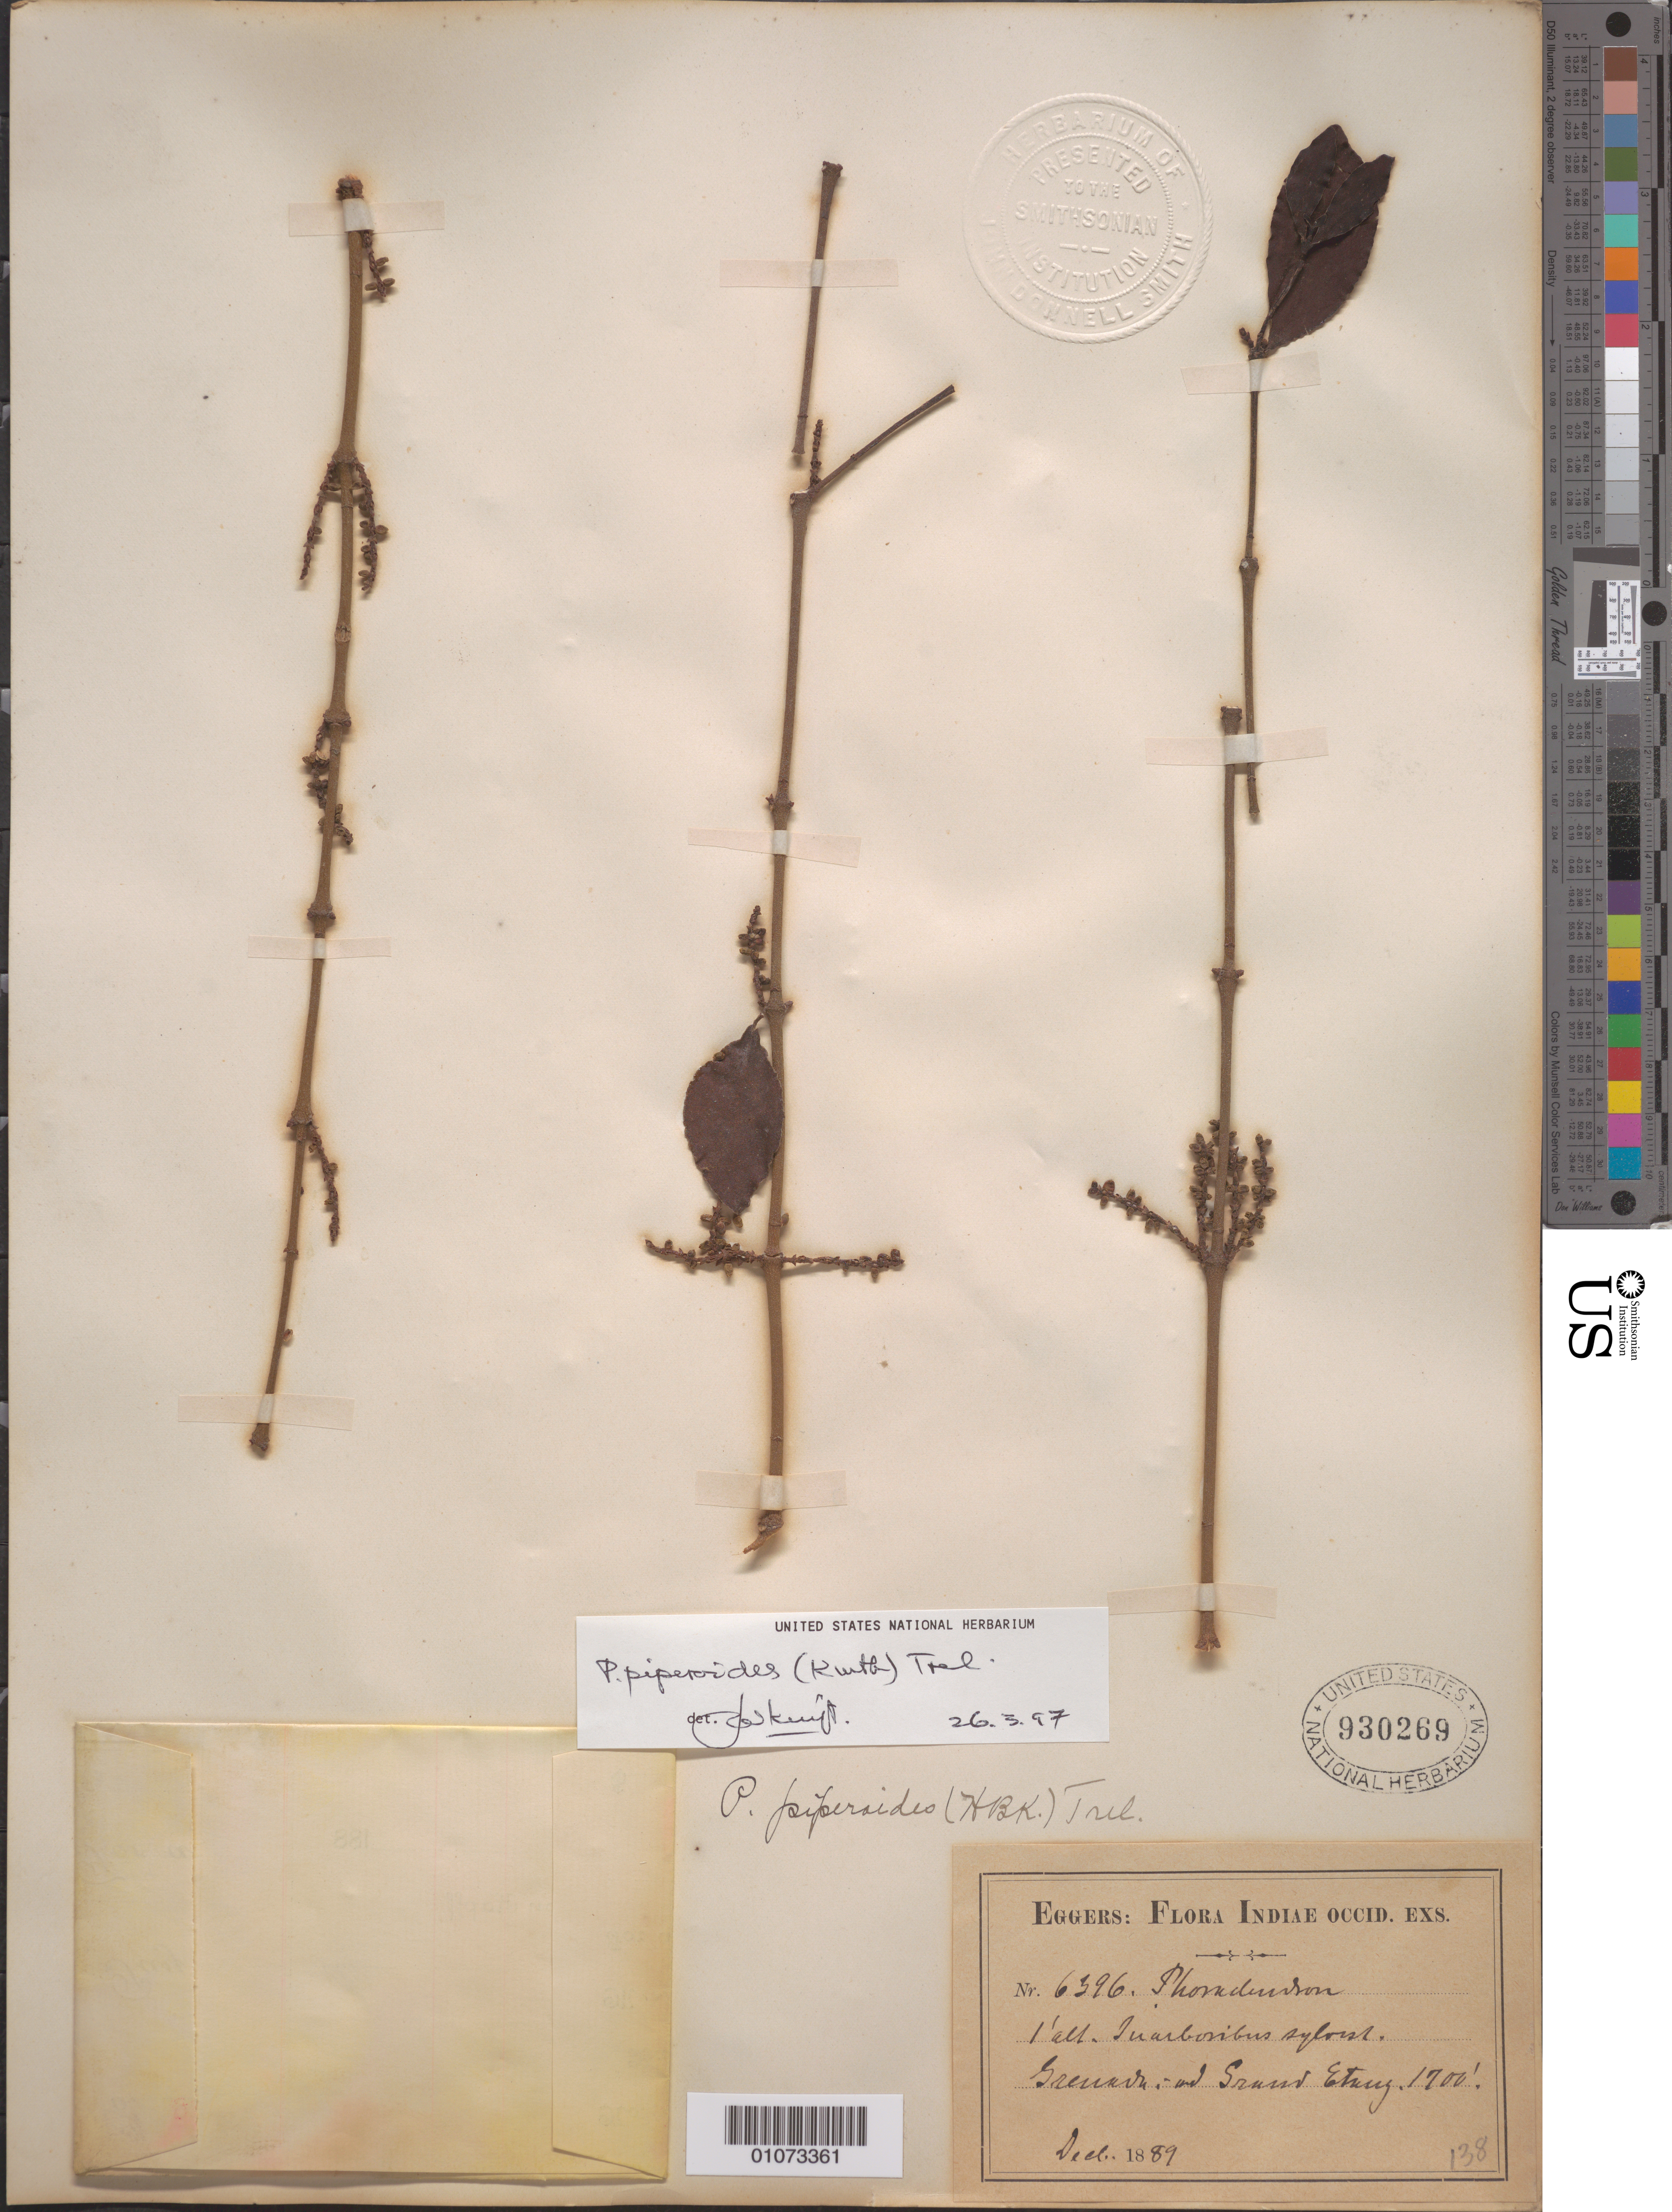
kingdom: Plantae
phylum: Tracheophyta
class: Magnoliopsida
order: Santalales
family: Viscaceae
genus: Phoradendron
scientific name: Phoradendron piperoides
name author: (Kunth) Trel.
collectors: H. F. A. von Eggers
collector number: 138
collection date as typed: Dec 1889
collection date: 1889-12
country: Grenada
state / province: Saint Andrew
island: Grenada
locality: Grand etang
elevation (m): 518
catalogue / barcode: US 930269